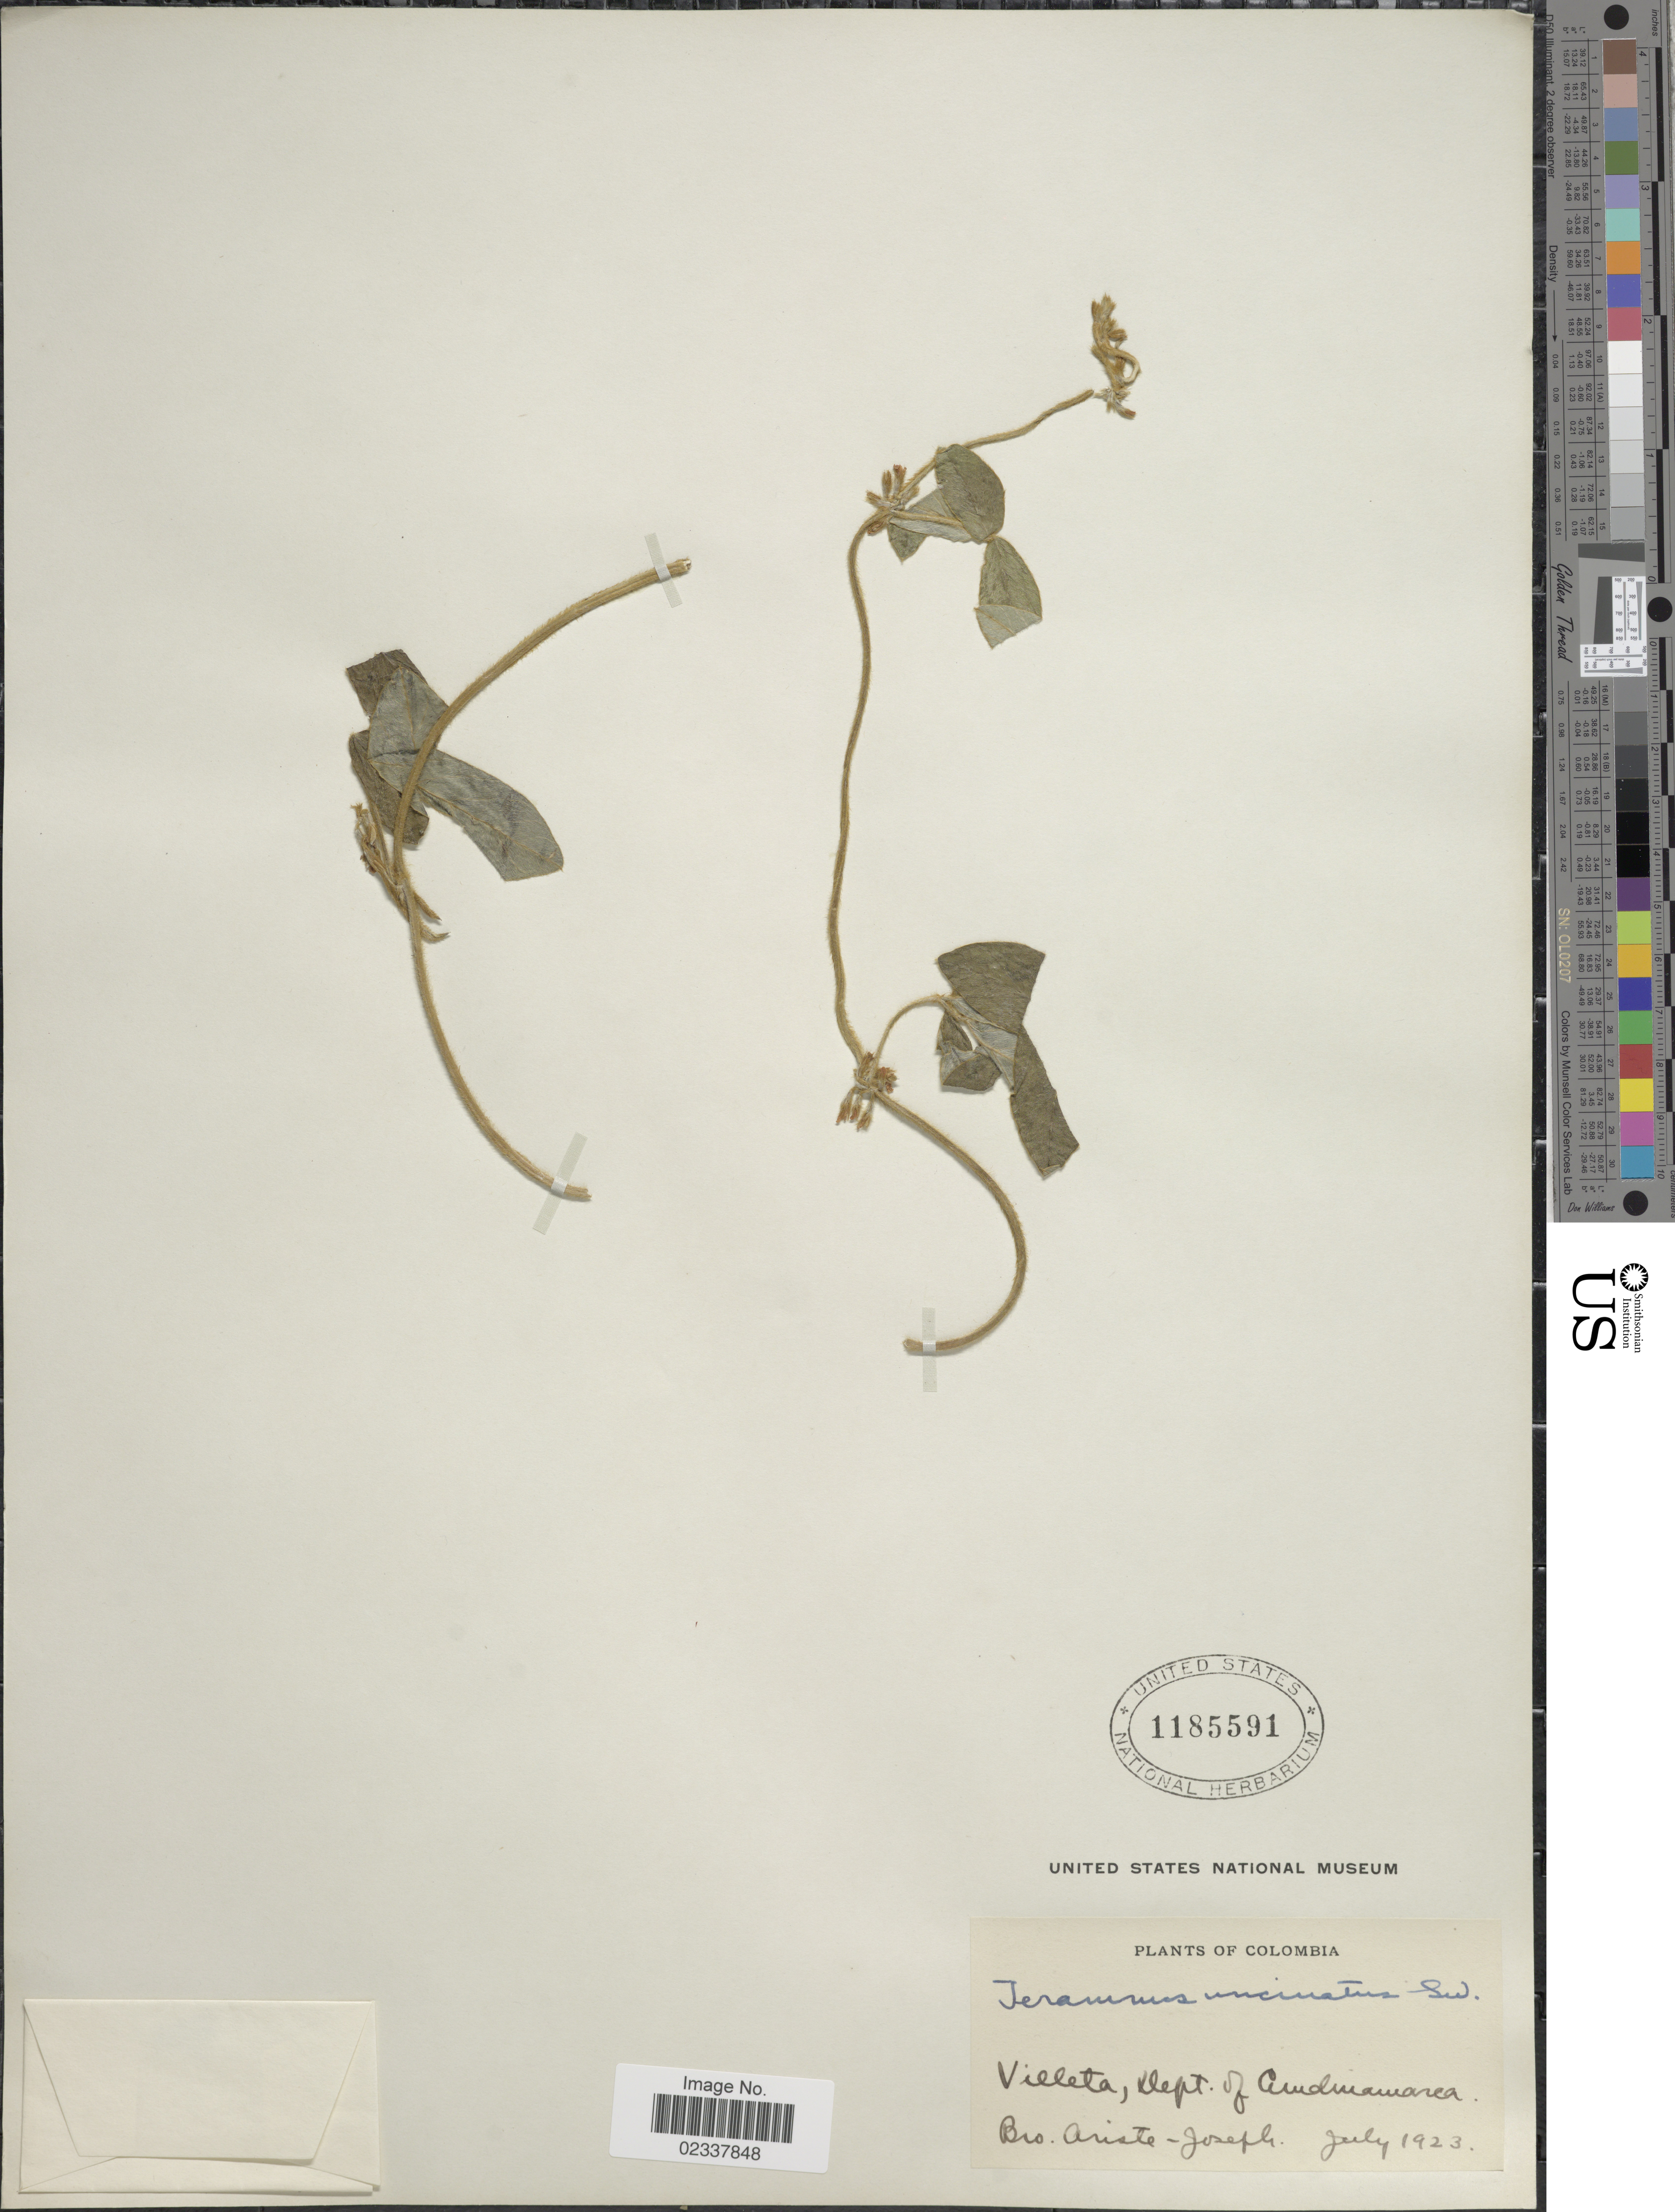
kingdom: Plantae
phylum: Tracheophyta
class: Magnoliopsida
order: Fabales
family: Fabaceae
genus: Teramnus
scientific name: Teramnus uncinatus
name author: (L.) Sw.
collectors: Bro. Ariste-Joseph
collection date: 1923-07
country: Colombia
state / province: Cundinamarca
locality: Villeta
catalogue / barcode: US 1185591